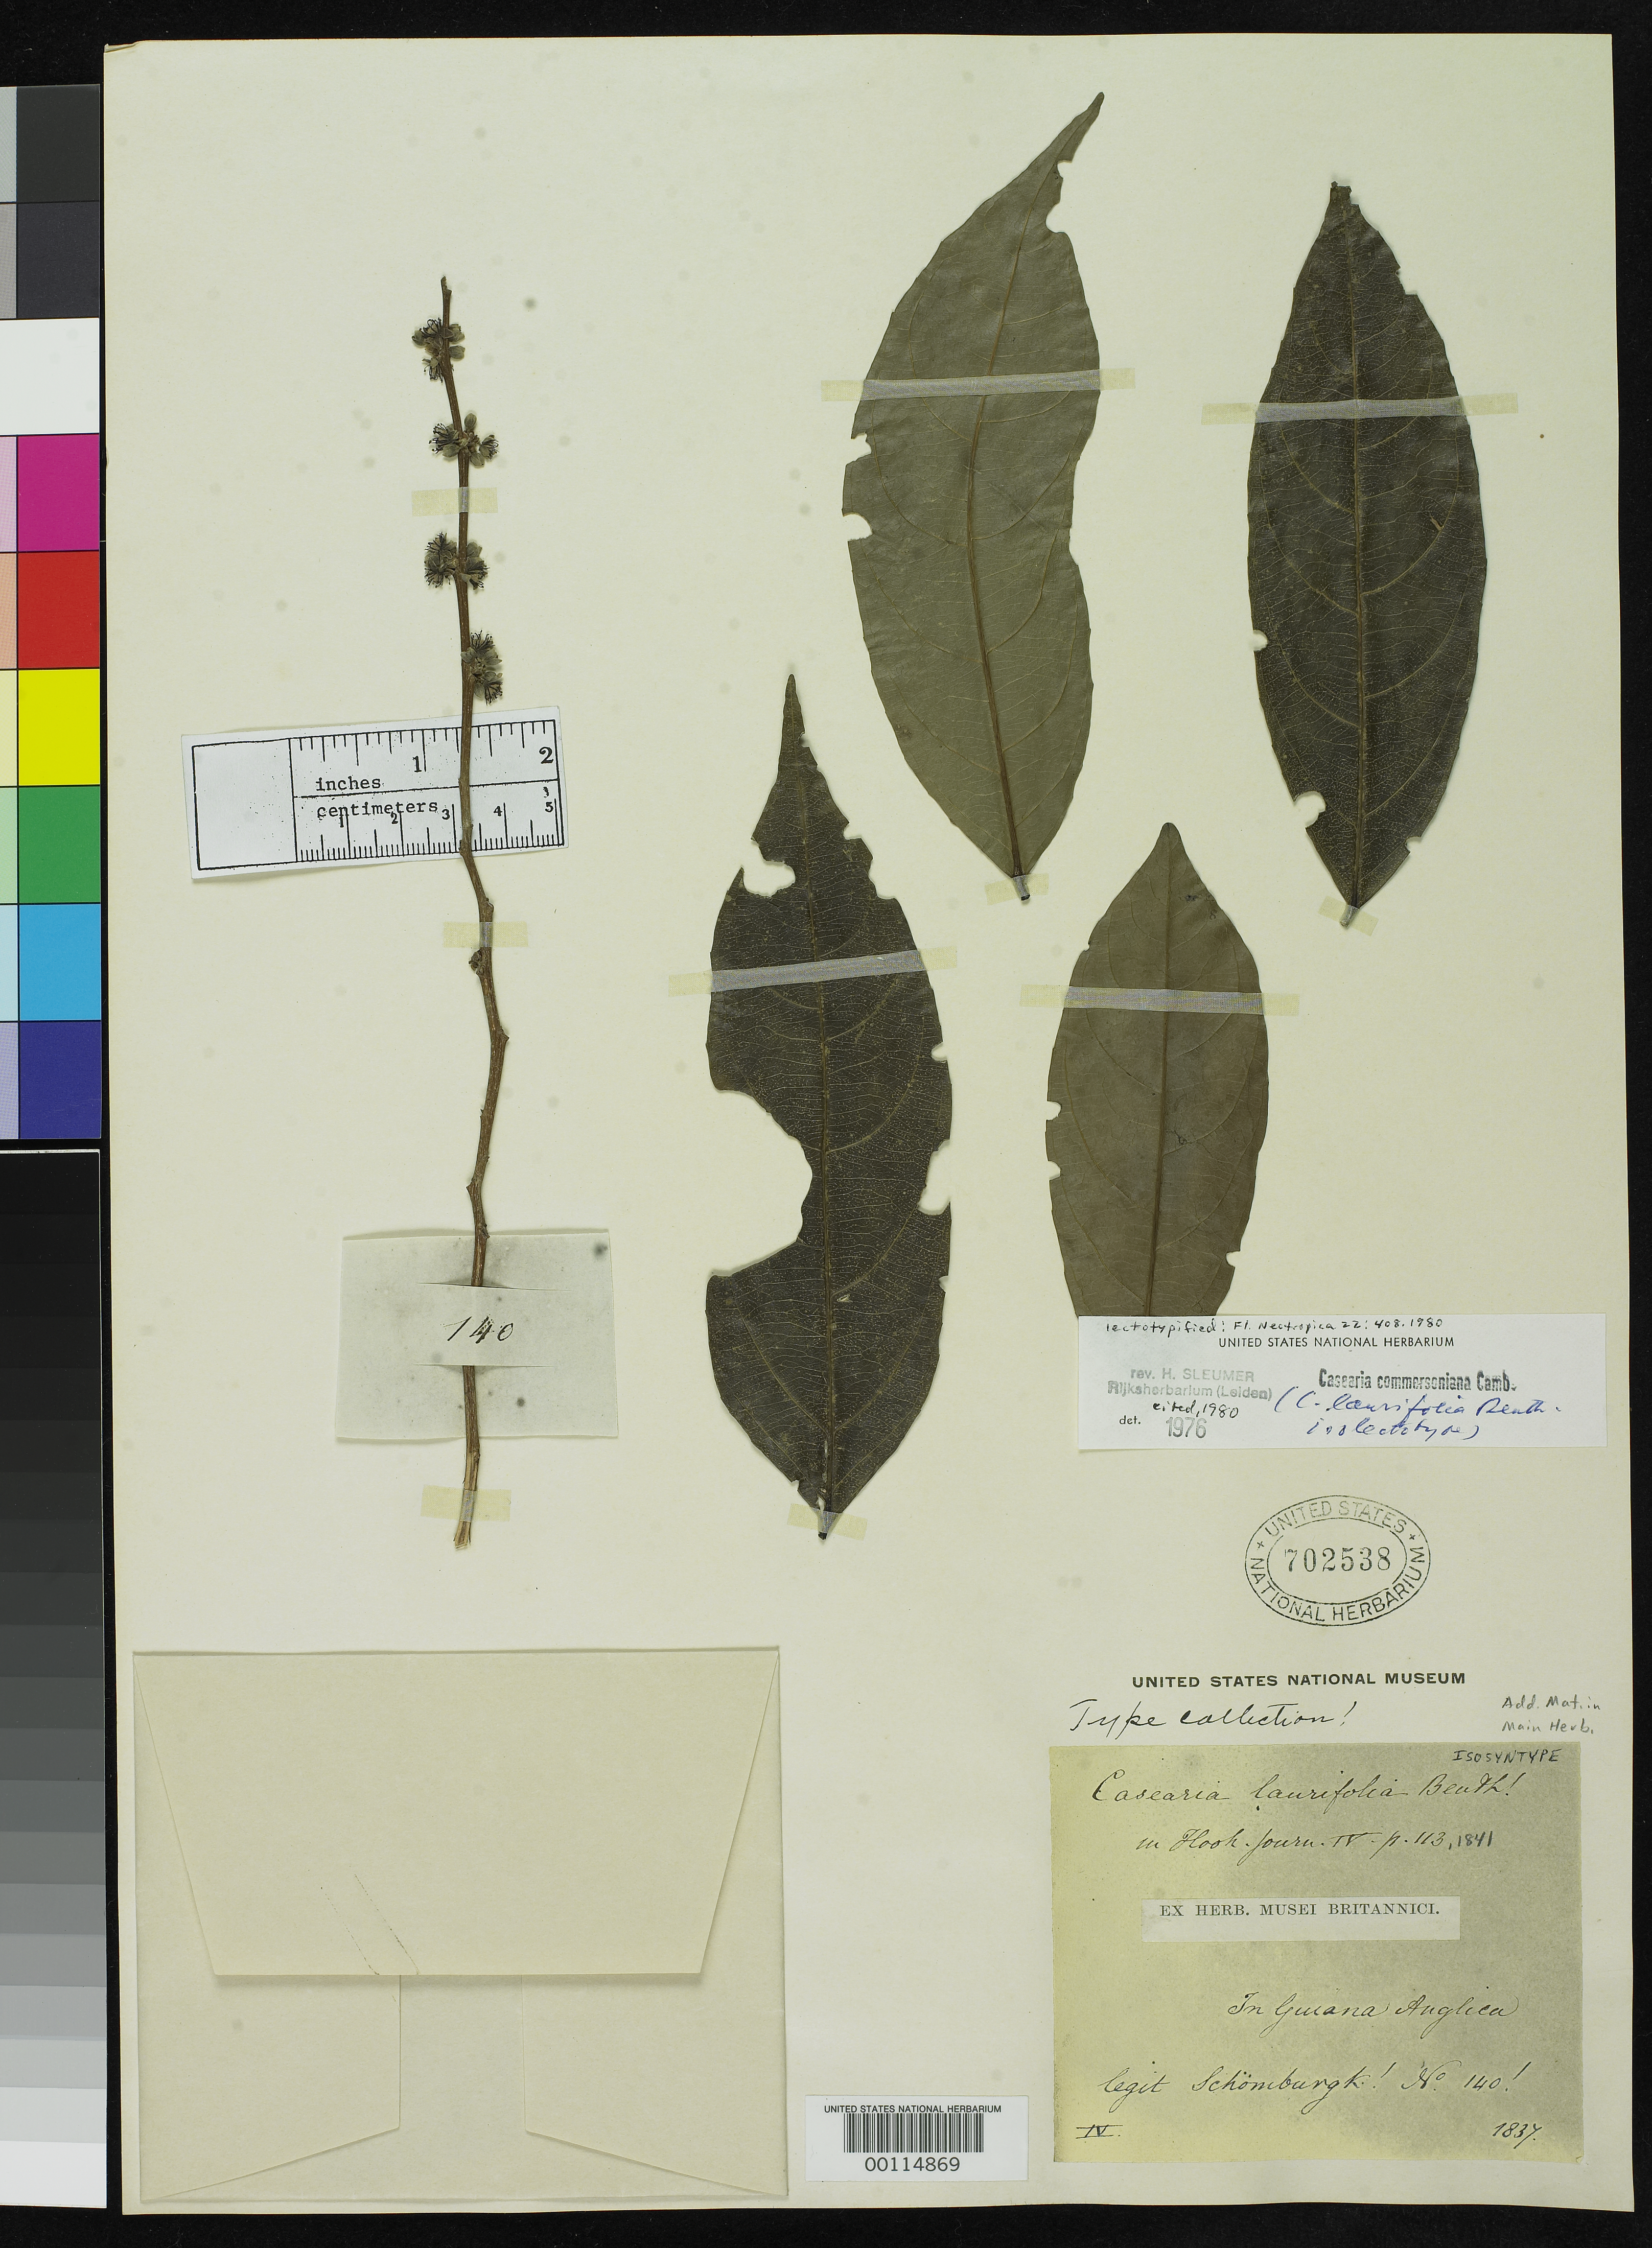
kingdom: Plantae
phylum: Tracheophyta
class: Magnoliopsida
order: Malpighiales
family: Salicaceae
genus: Casearia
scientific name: Casearia laurifolia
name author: Benth.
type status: Isolectotype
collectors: M. R. Schomburgk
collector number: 140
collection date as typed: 1837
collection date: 1837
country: Guyana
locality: In Guiana Anglica.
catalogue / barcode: US 702538